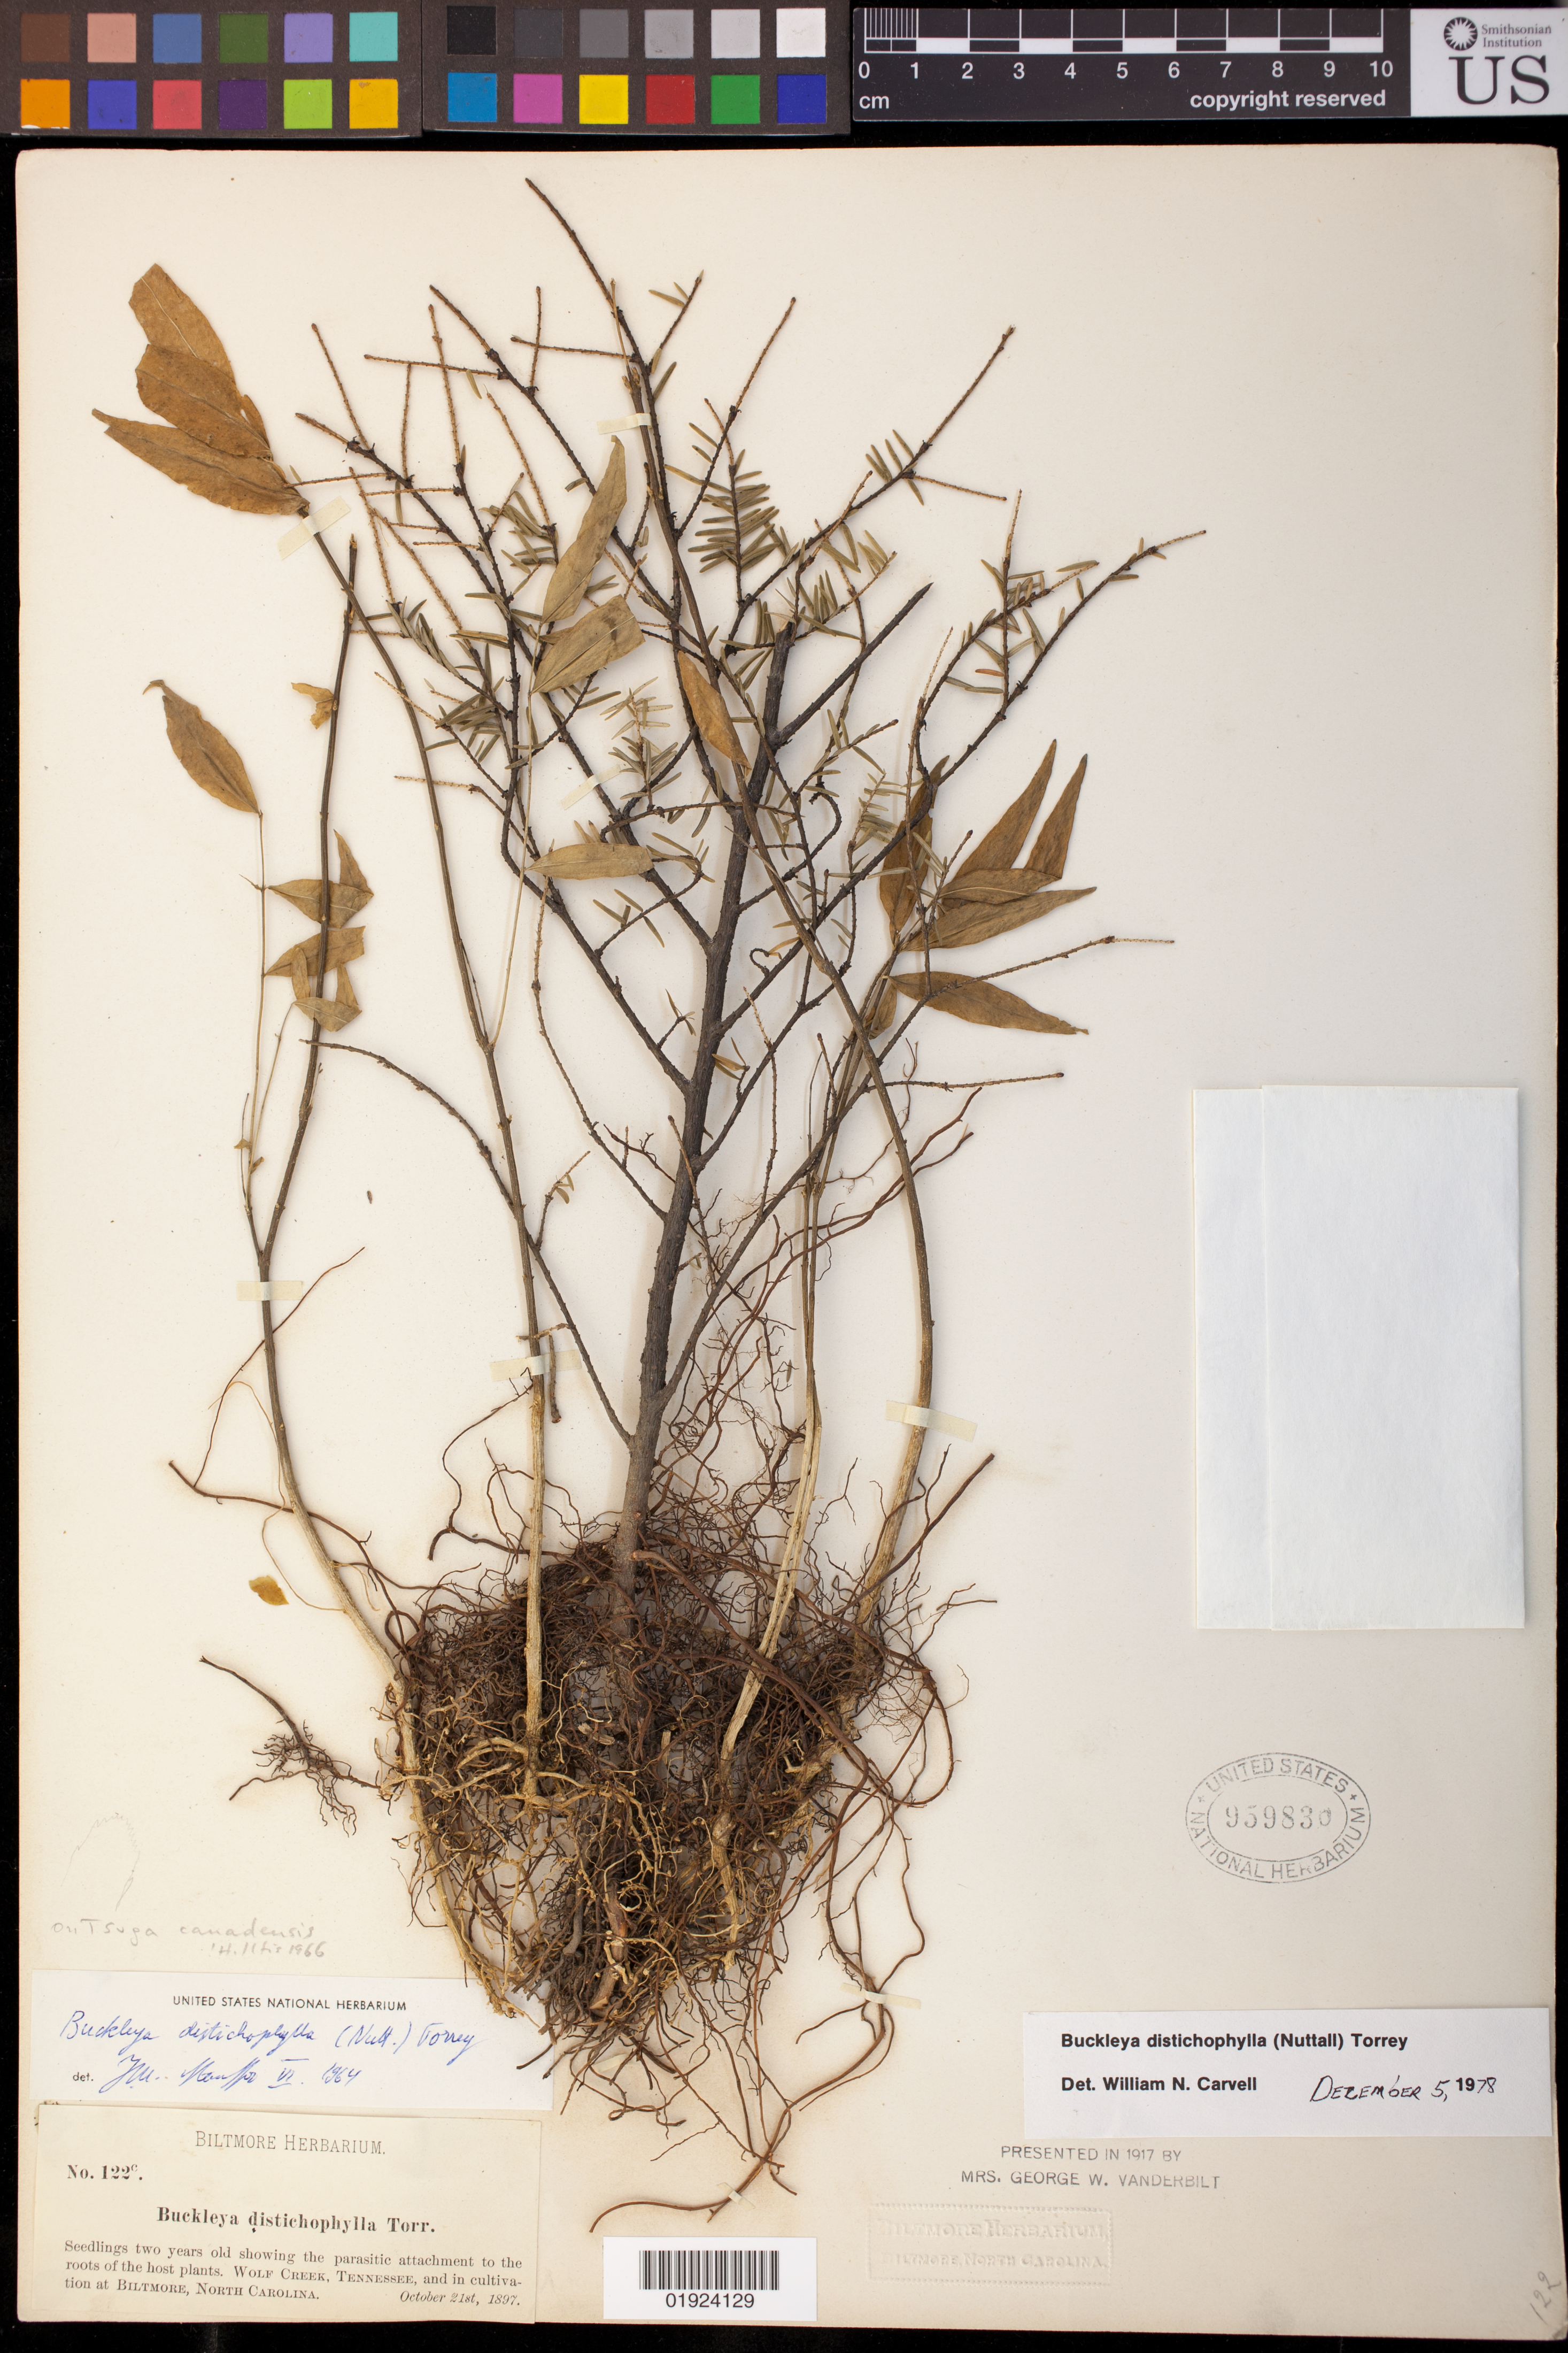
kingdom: Plantae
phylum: Tracheophyta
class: Magnoliopsida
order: Santalales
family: Thesiaceae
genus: Buckleya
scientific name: Buckleya distichophylla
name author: (Nutt.) Torr.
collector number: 122c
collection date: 1897-10-21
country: United States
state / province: North Carolina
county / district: Buncombe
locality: Wolf Creek, Tennessee, and in cultivation at Biltmore, North Carolina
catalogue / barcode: US 959830